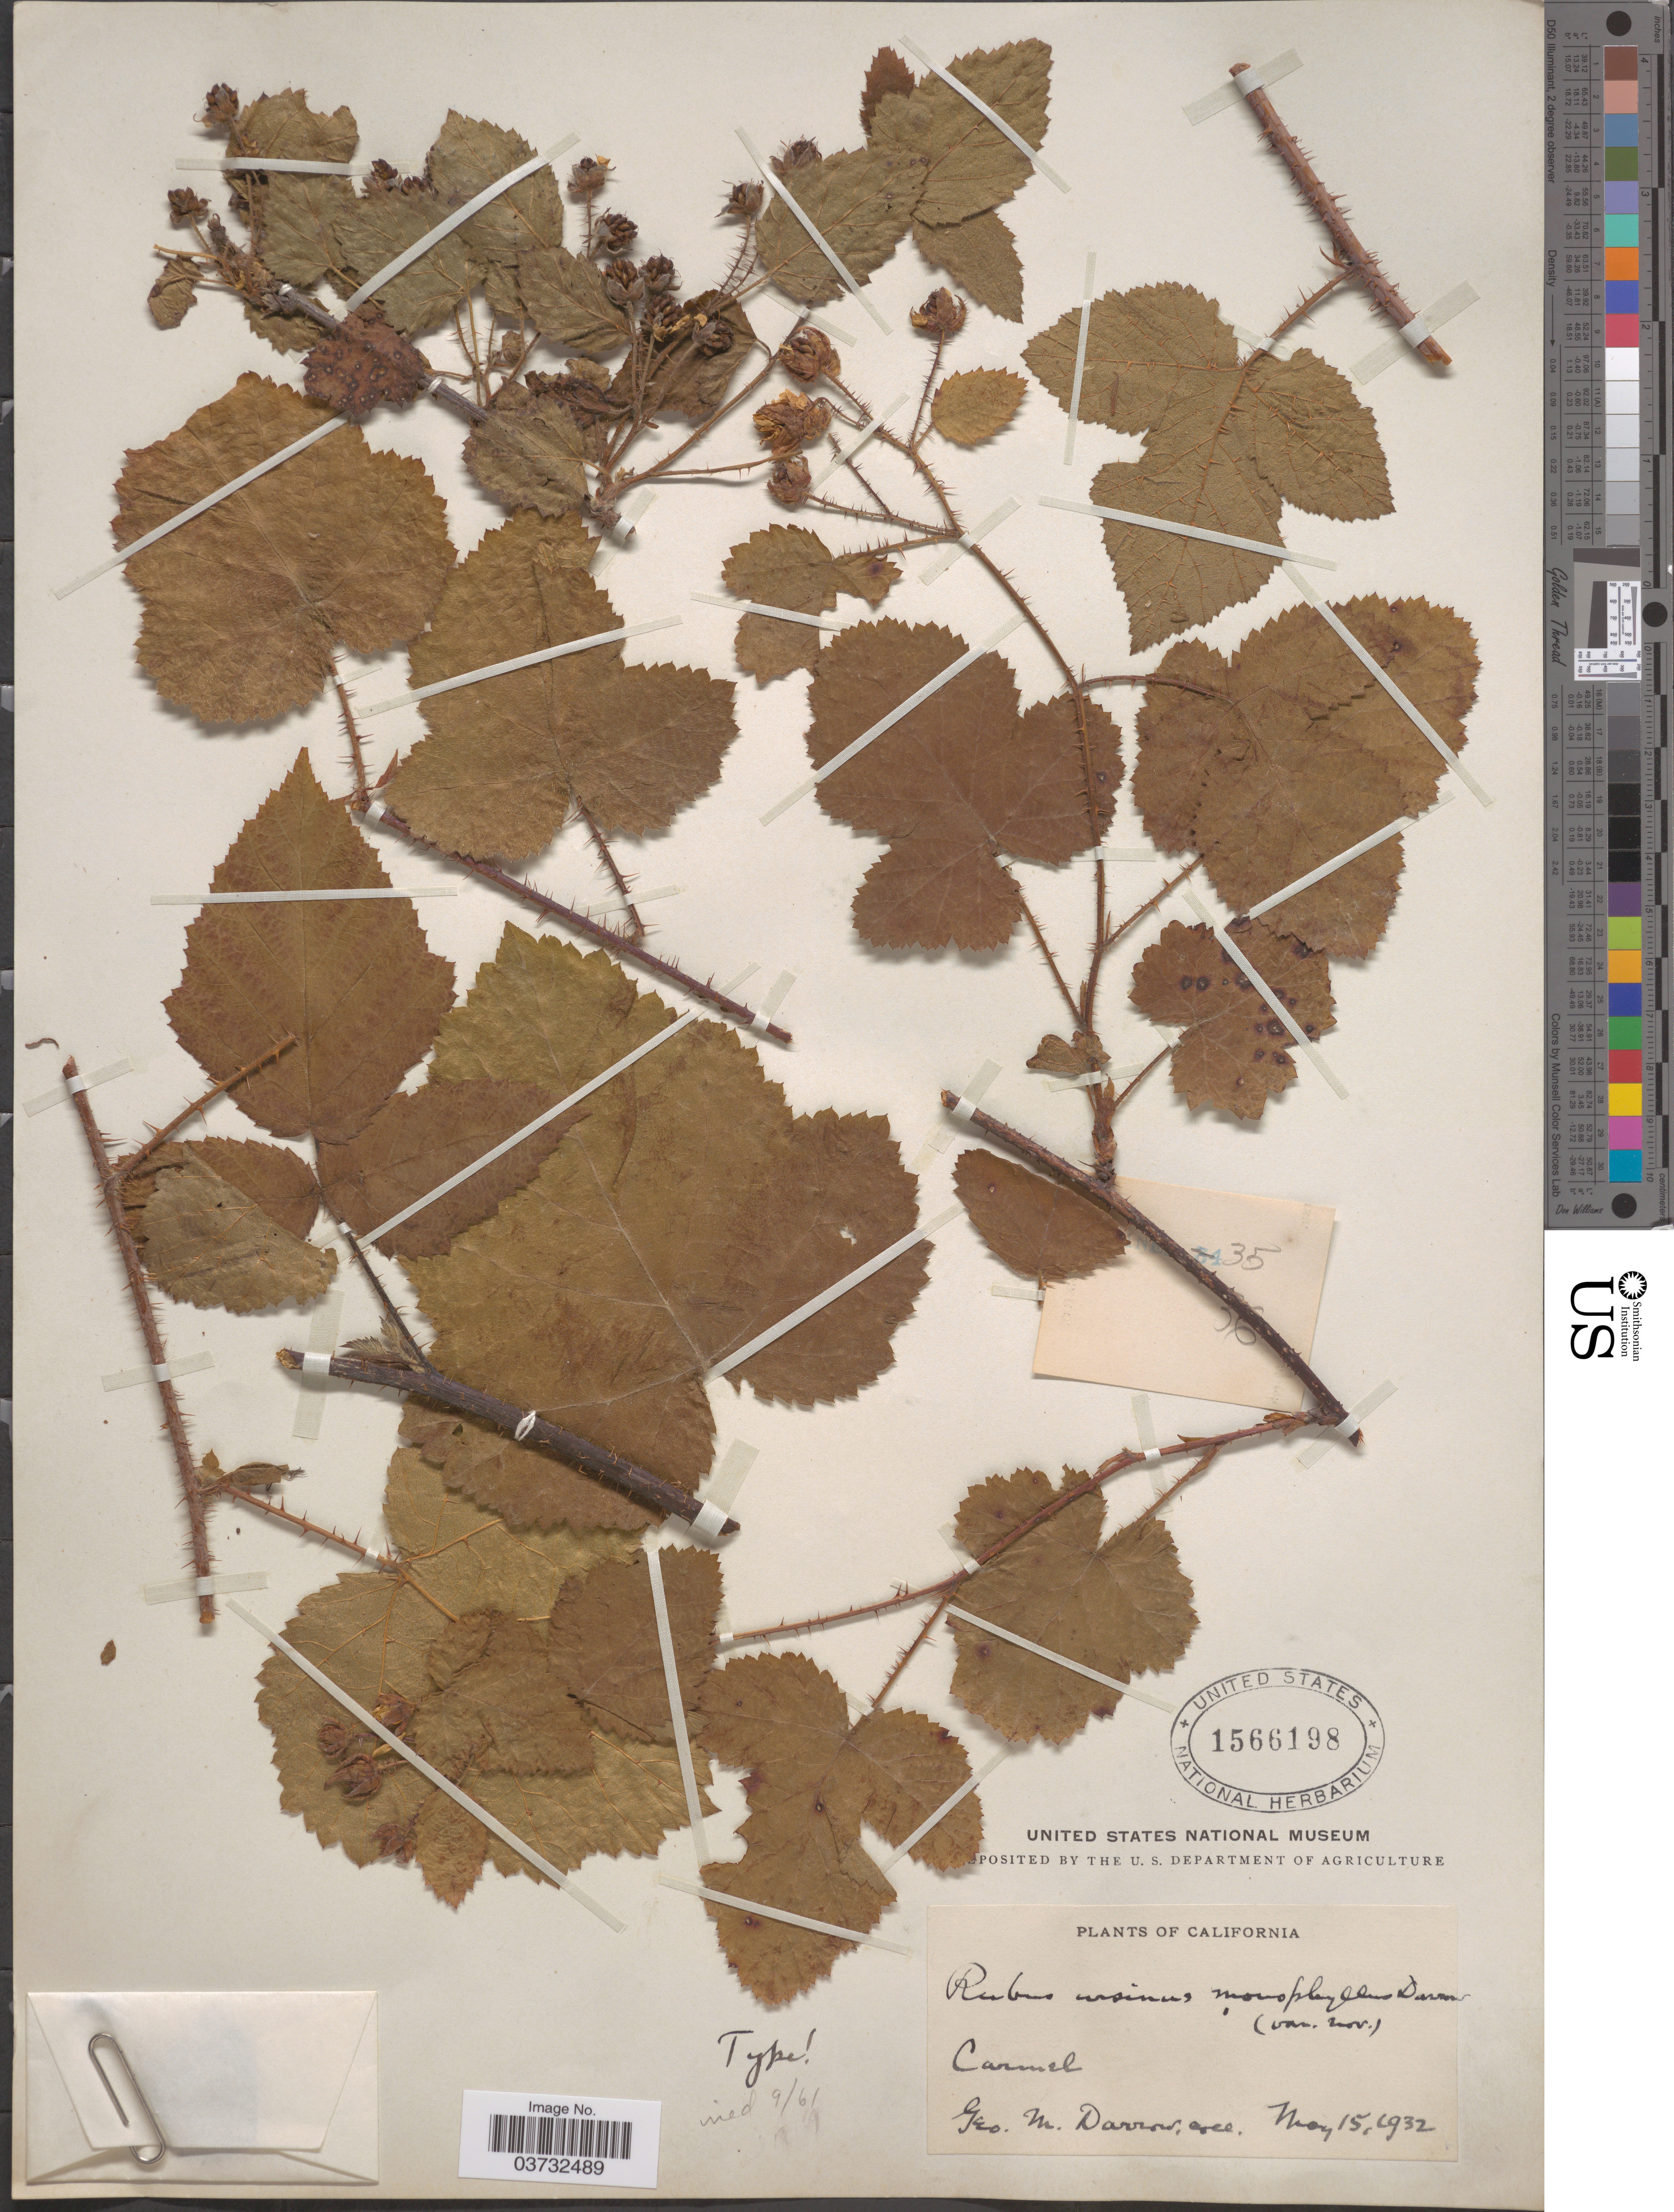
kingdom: Plantae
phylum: Tracheophyta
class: Magnoliopsida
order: Rosales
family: Rosaceae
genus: Rubus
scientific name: Rubus sp.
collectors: G. Darrow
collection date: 1932-05-15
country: United States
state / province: California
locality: Carmel.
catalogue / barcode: US 1566198